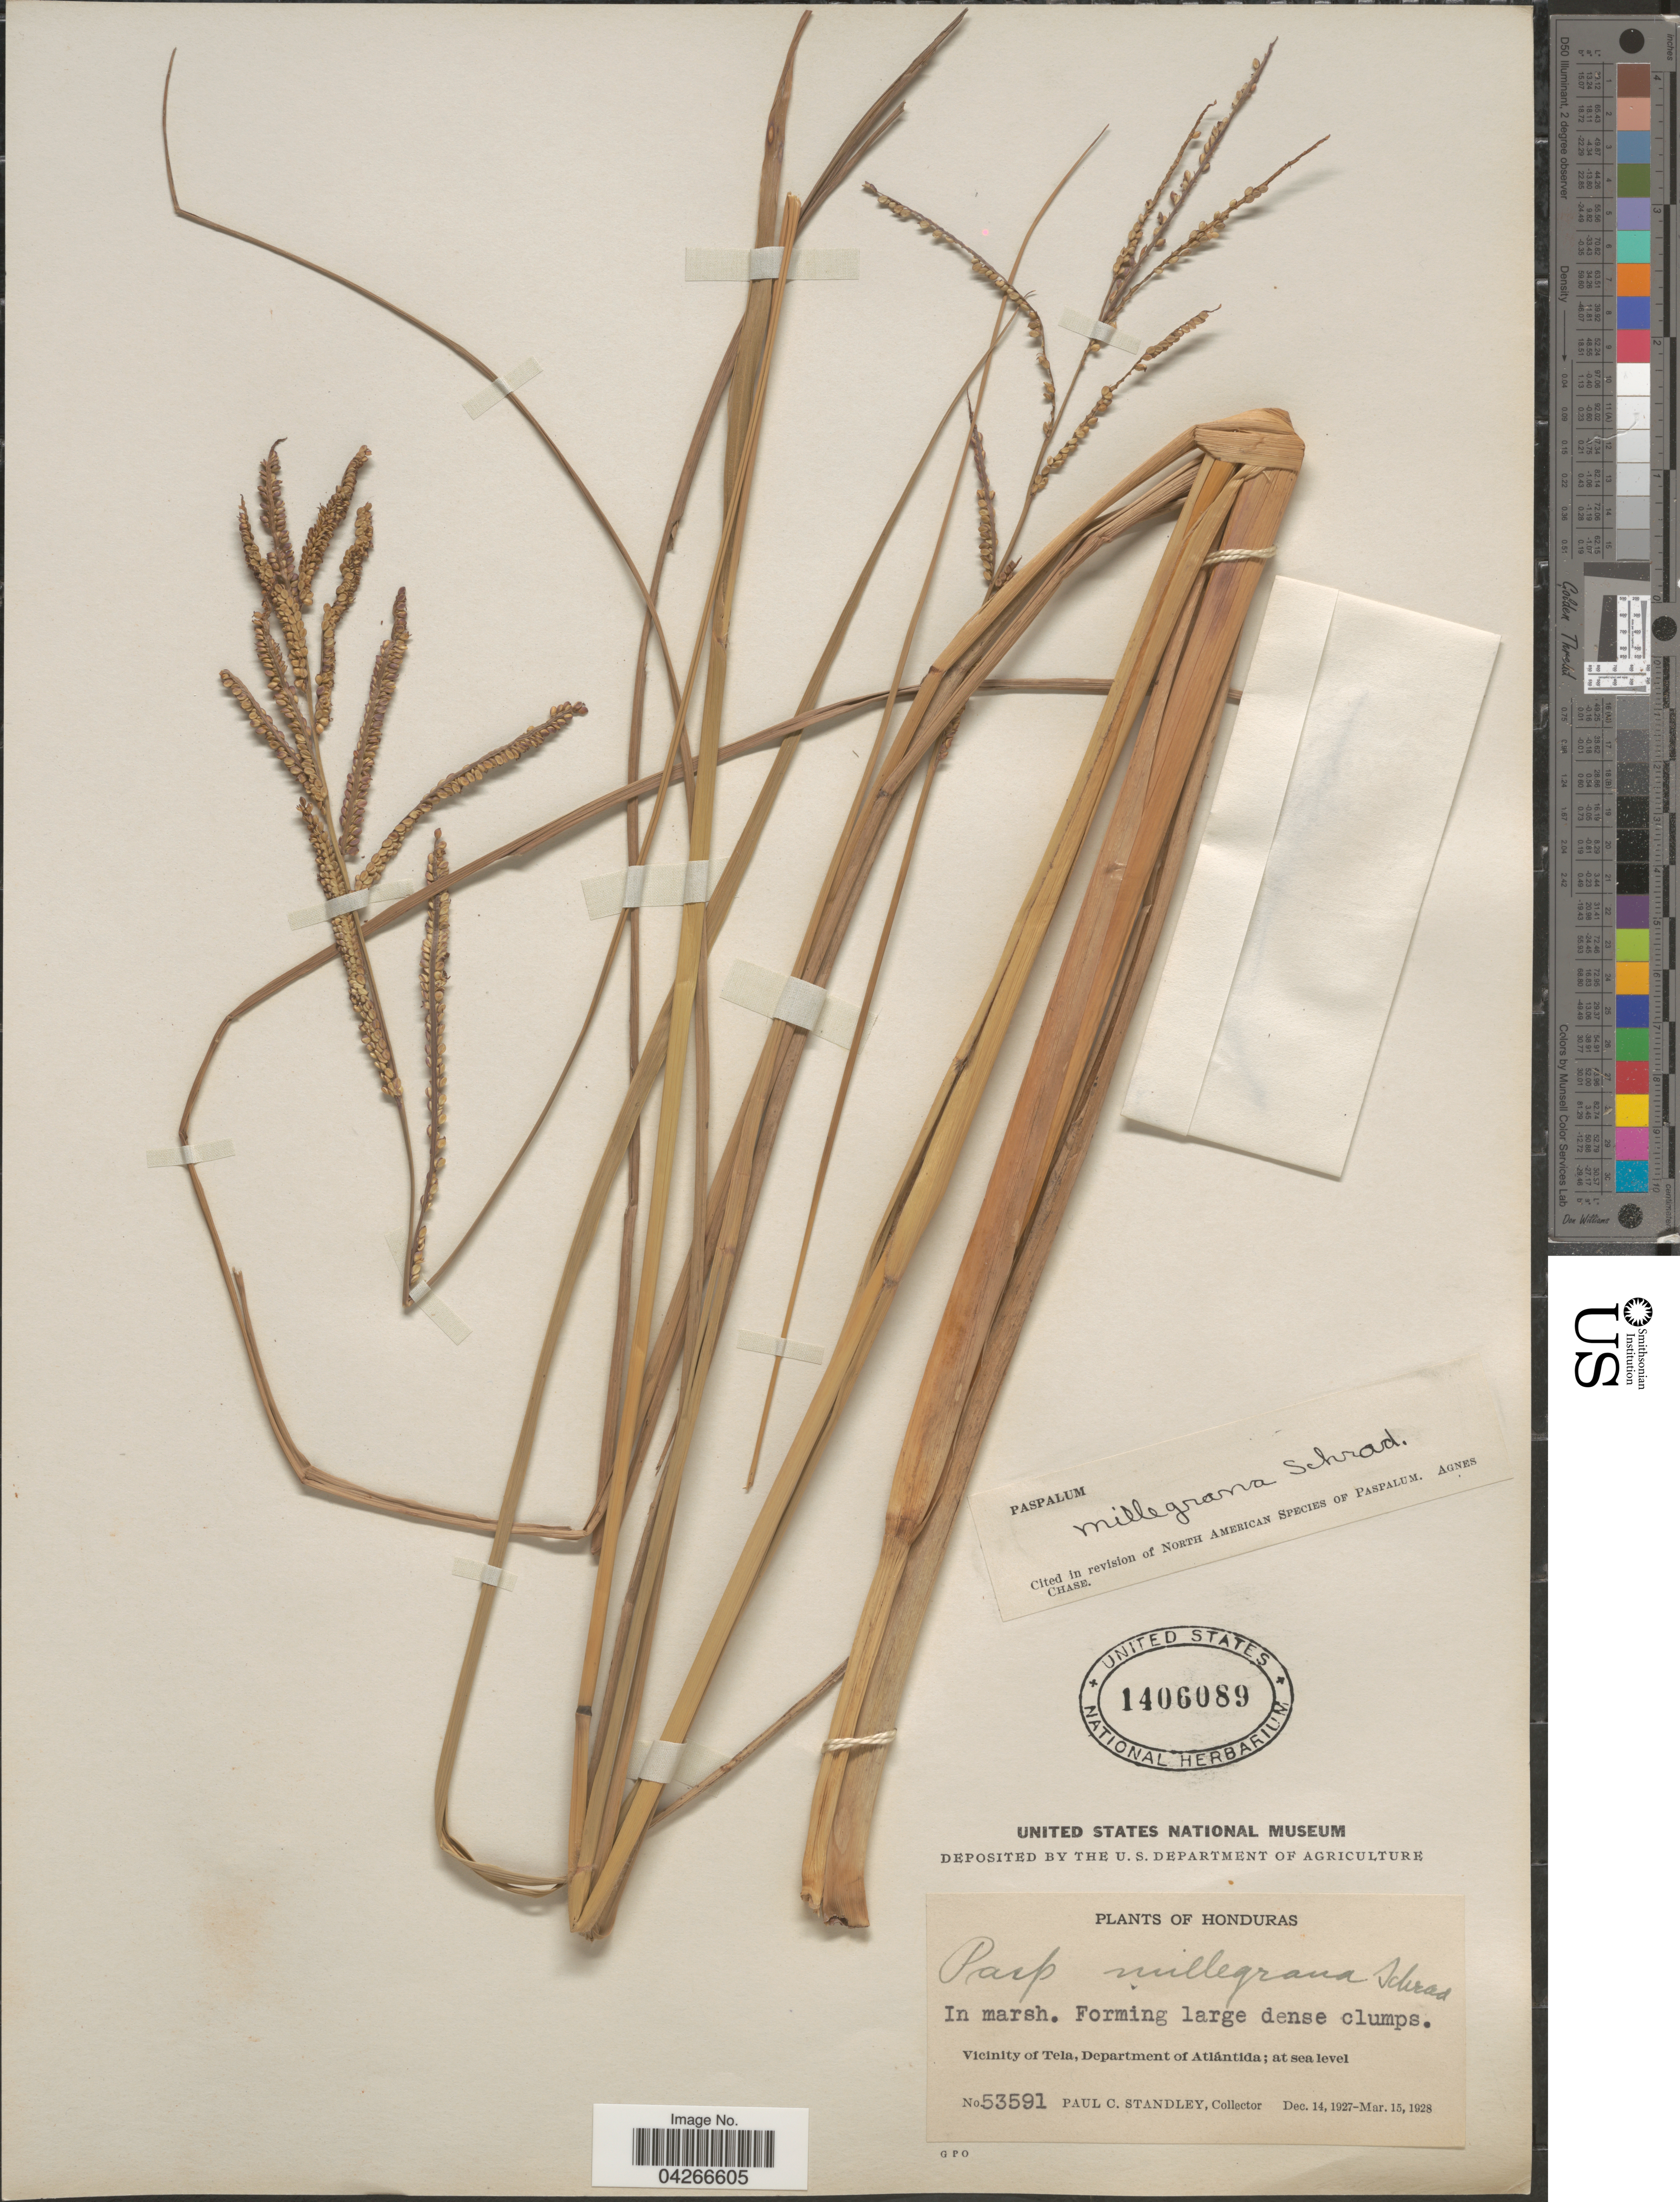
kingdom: Plantae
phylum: Tracheophyta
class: Liliopsida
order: Poales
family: Poaceae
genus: Paspalum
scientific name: Paspalum millegrana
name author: Schrad.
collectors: P. C. Standley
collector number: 53591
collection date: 1927-12-14/1928-03-15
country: Honduras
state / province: Atlantida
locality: Vicinity of Tela, Department of Atlántida.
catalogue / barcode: US 1406089